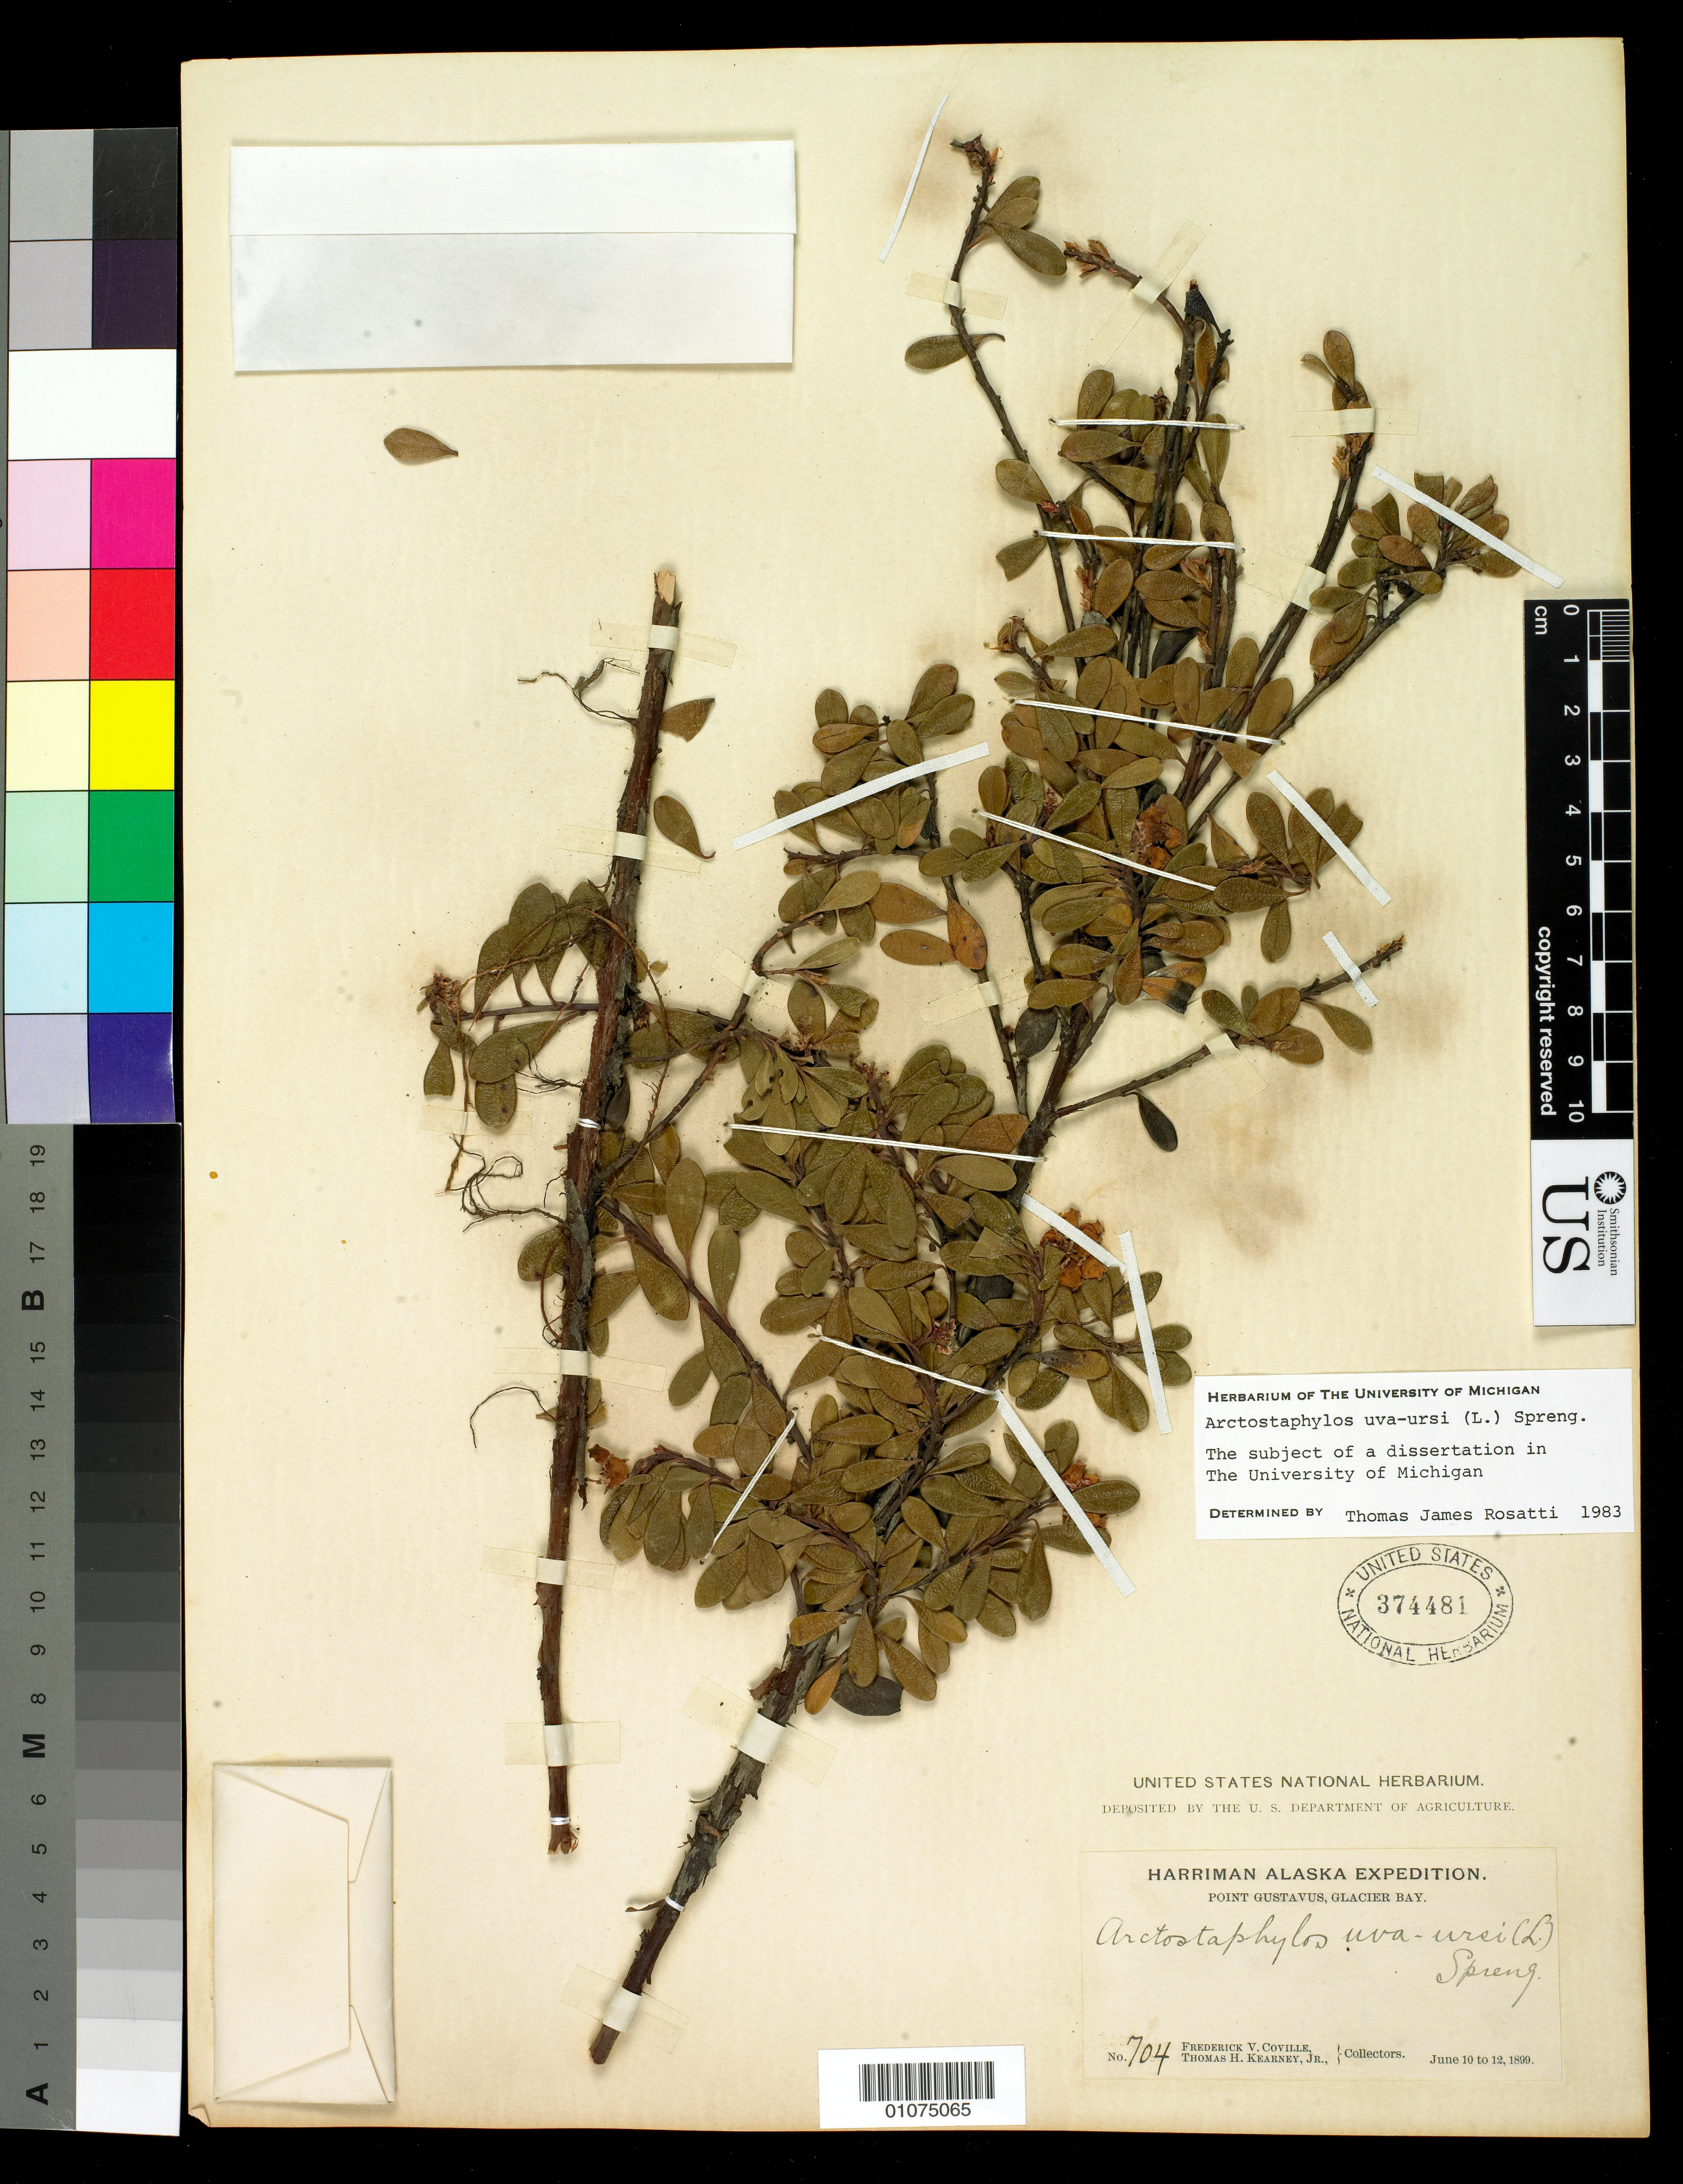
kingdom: Plantae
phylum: Tracheophyta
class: Magnoliopsida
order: Ericales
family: Ericaceae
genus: Arctostaphylos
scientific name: Arctostaphylos uva-ursi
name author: (L.) Spreng.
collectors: F. V. Coville & T. H. Kearney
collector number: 704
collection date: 1899-06-10/1899-06-12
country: United States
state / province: Alaska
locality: Point Gustavus, Glacier Bay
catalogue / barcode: US 374481